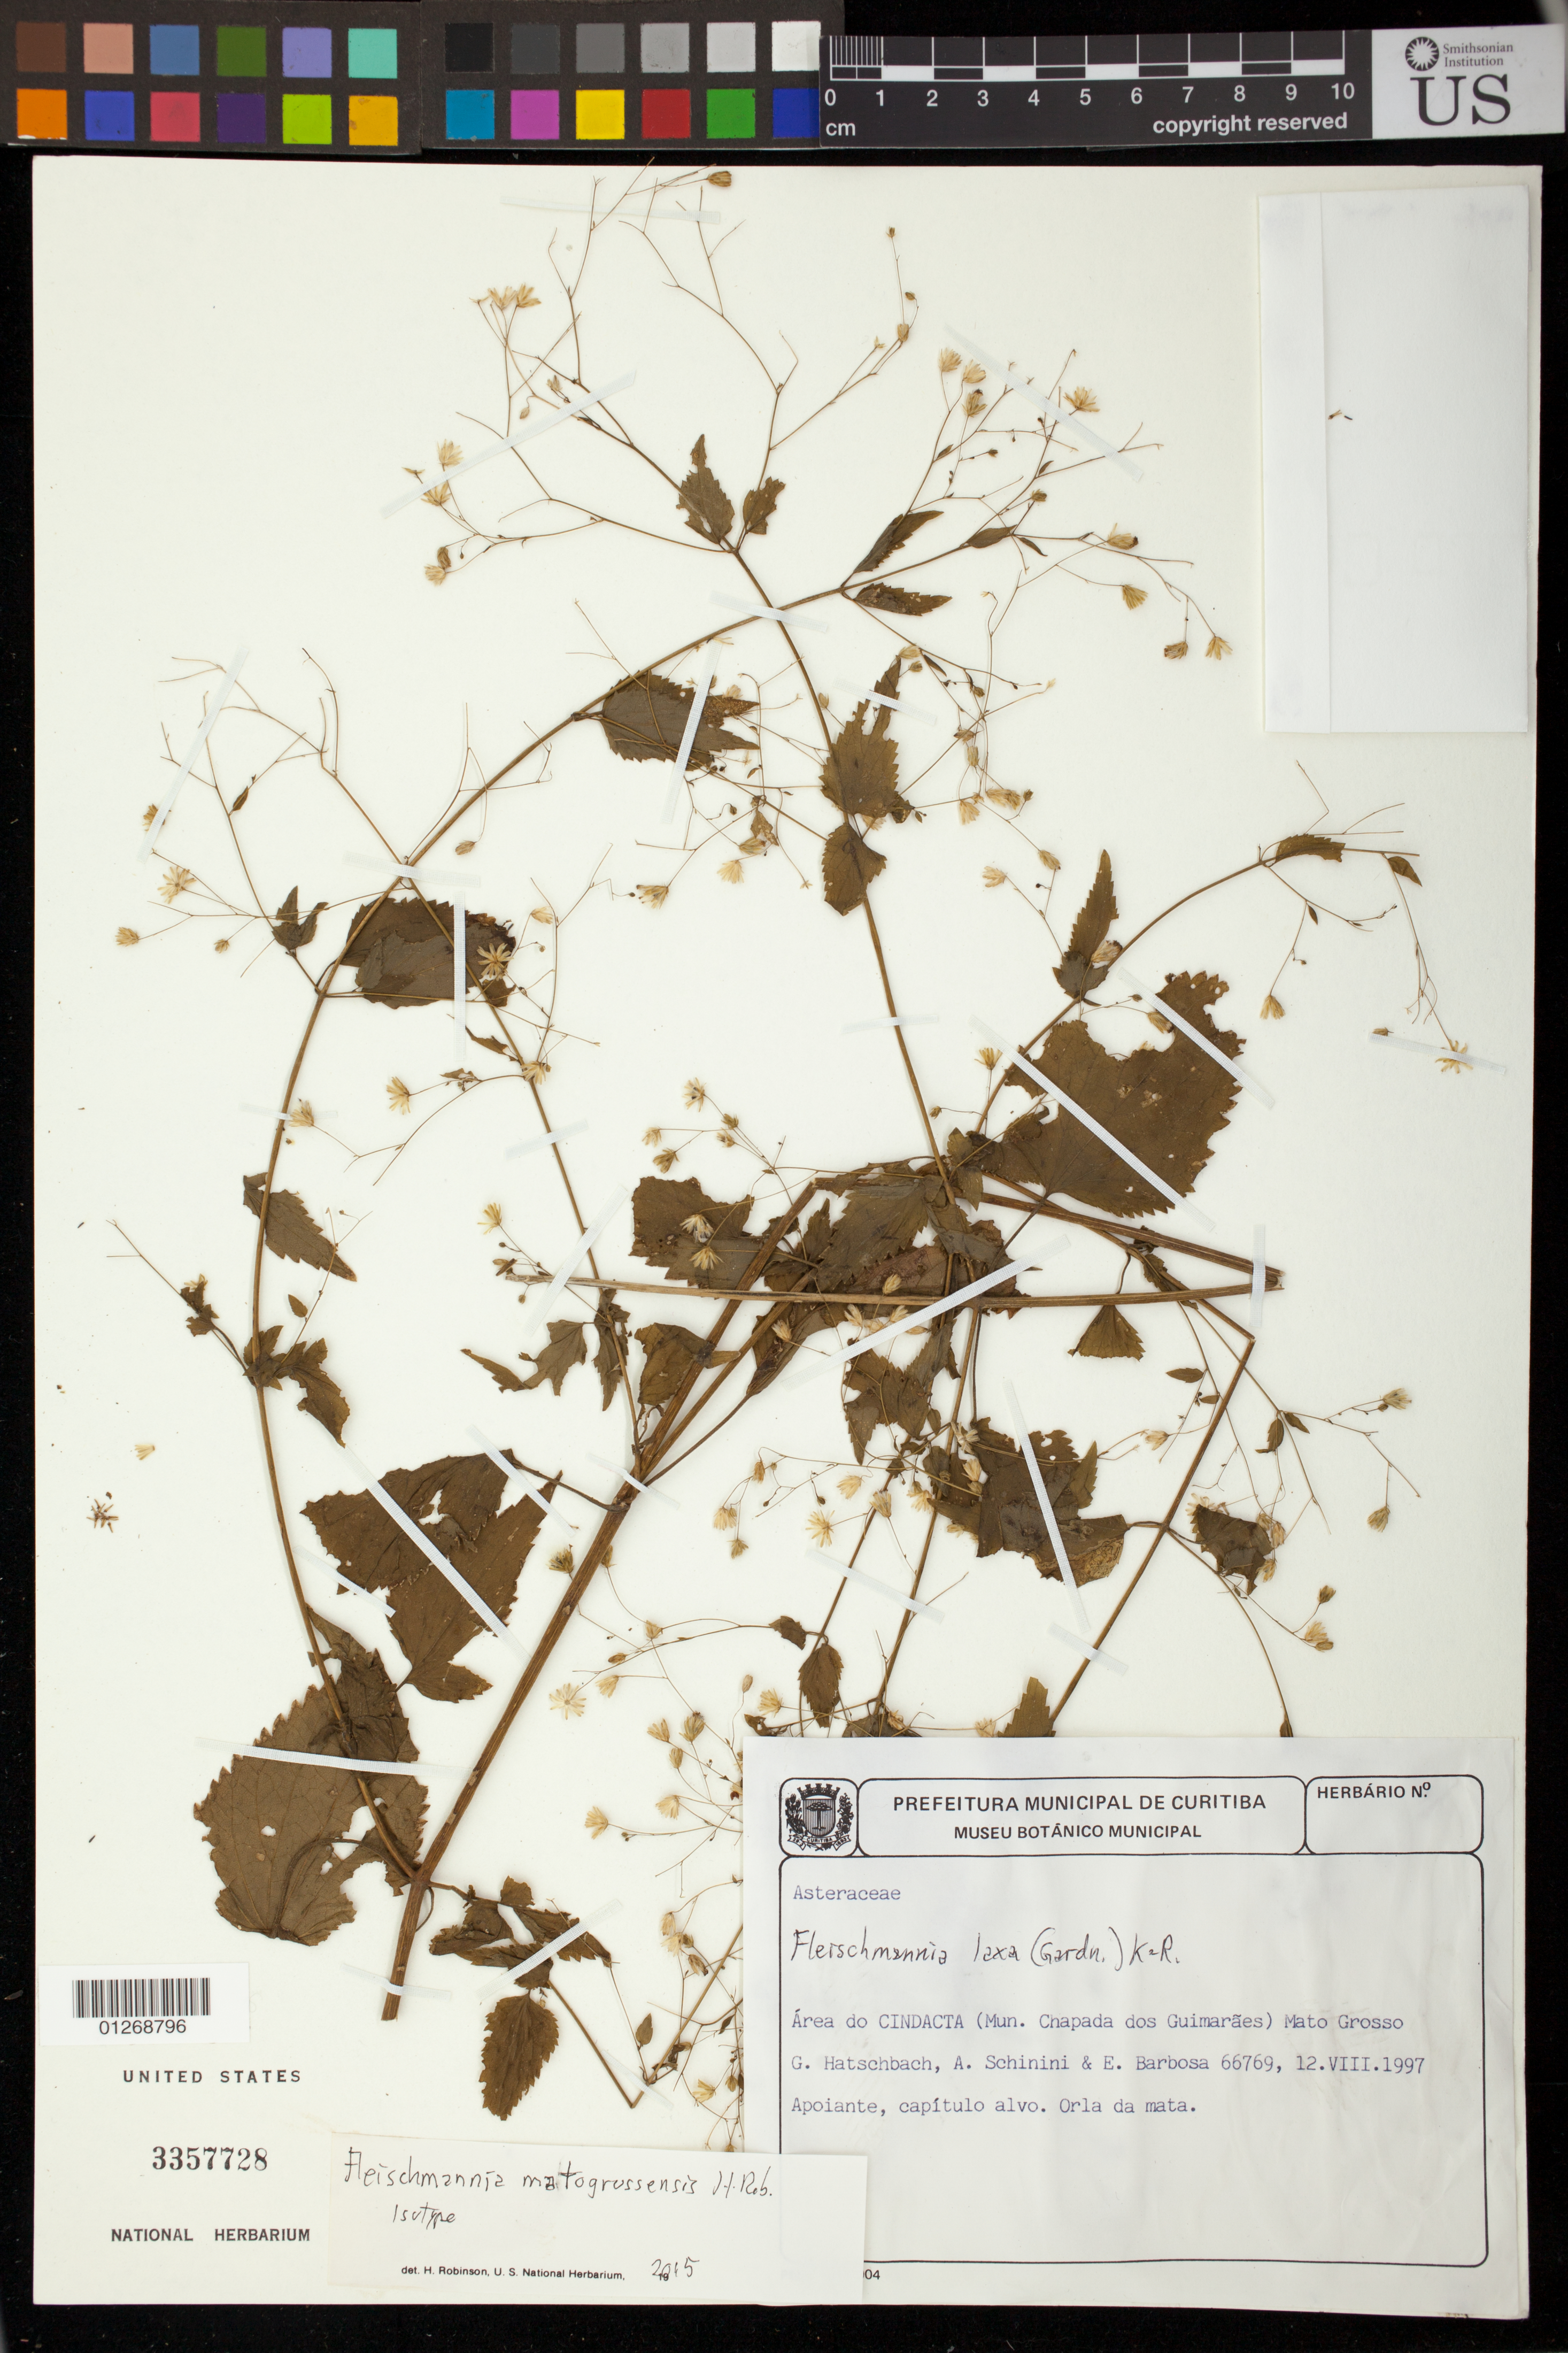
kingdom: Plantae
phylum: Tracheophyta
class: Magnoliopsida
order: Asterales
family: Asteraceae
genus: Fleischmannia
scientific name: Fleischmannia matogrossensis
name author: H. Rob.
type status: Isotype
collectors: G. Hatschbach, A. Schinini & E. L. Barbosa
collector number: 66769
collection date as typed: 12.VIII.1997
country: Brazil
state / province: Mato Grosso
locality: Area do CINDACTA (Mun. Chapada dos Guimarães), Mato Grosso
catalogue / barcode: US 3357728